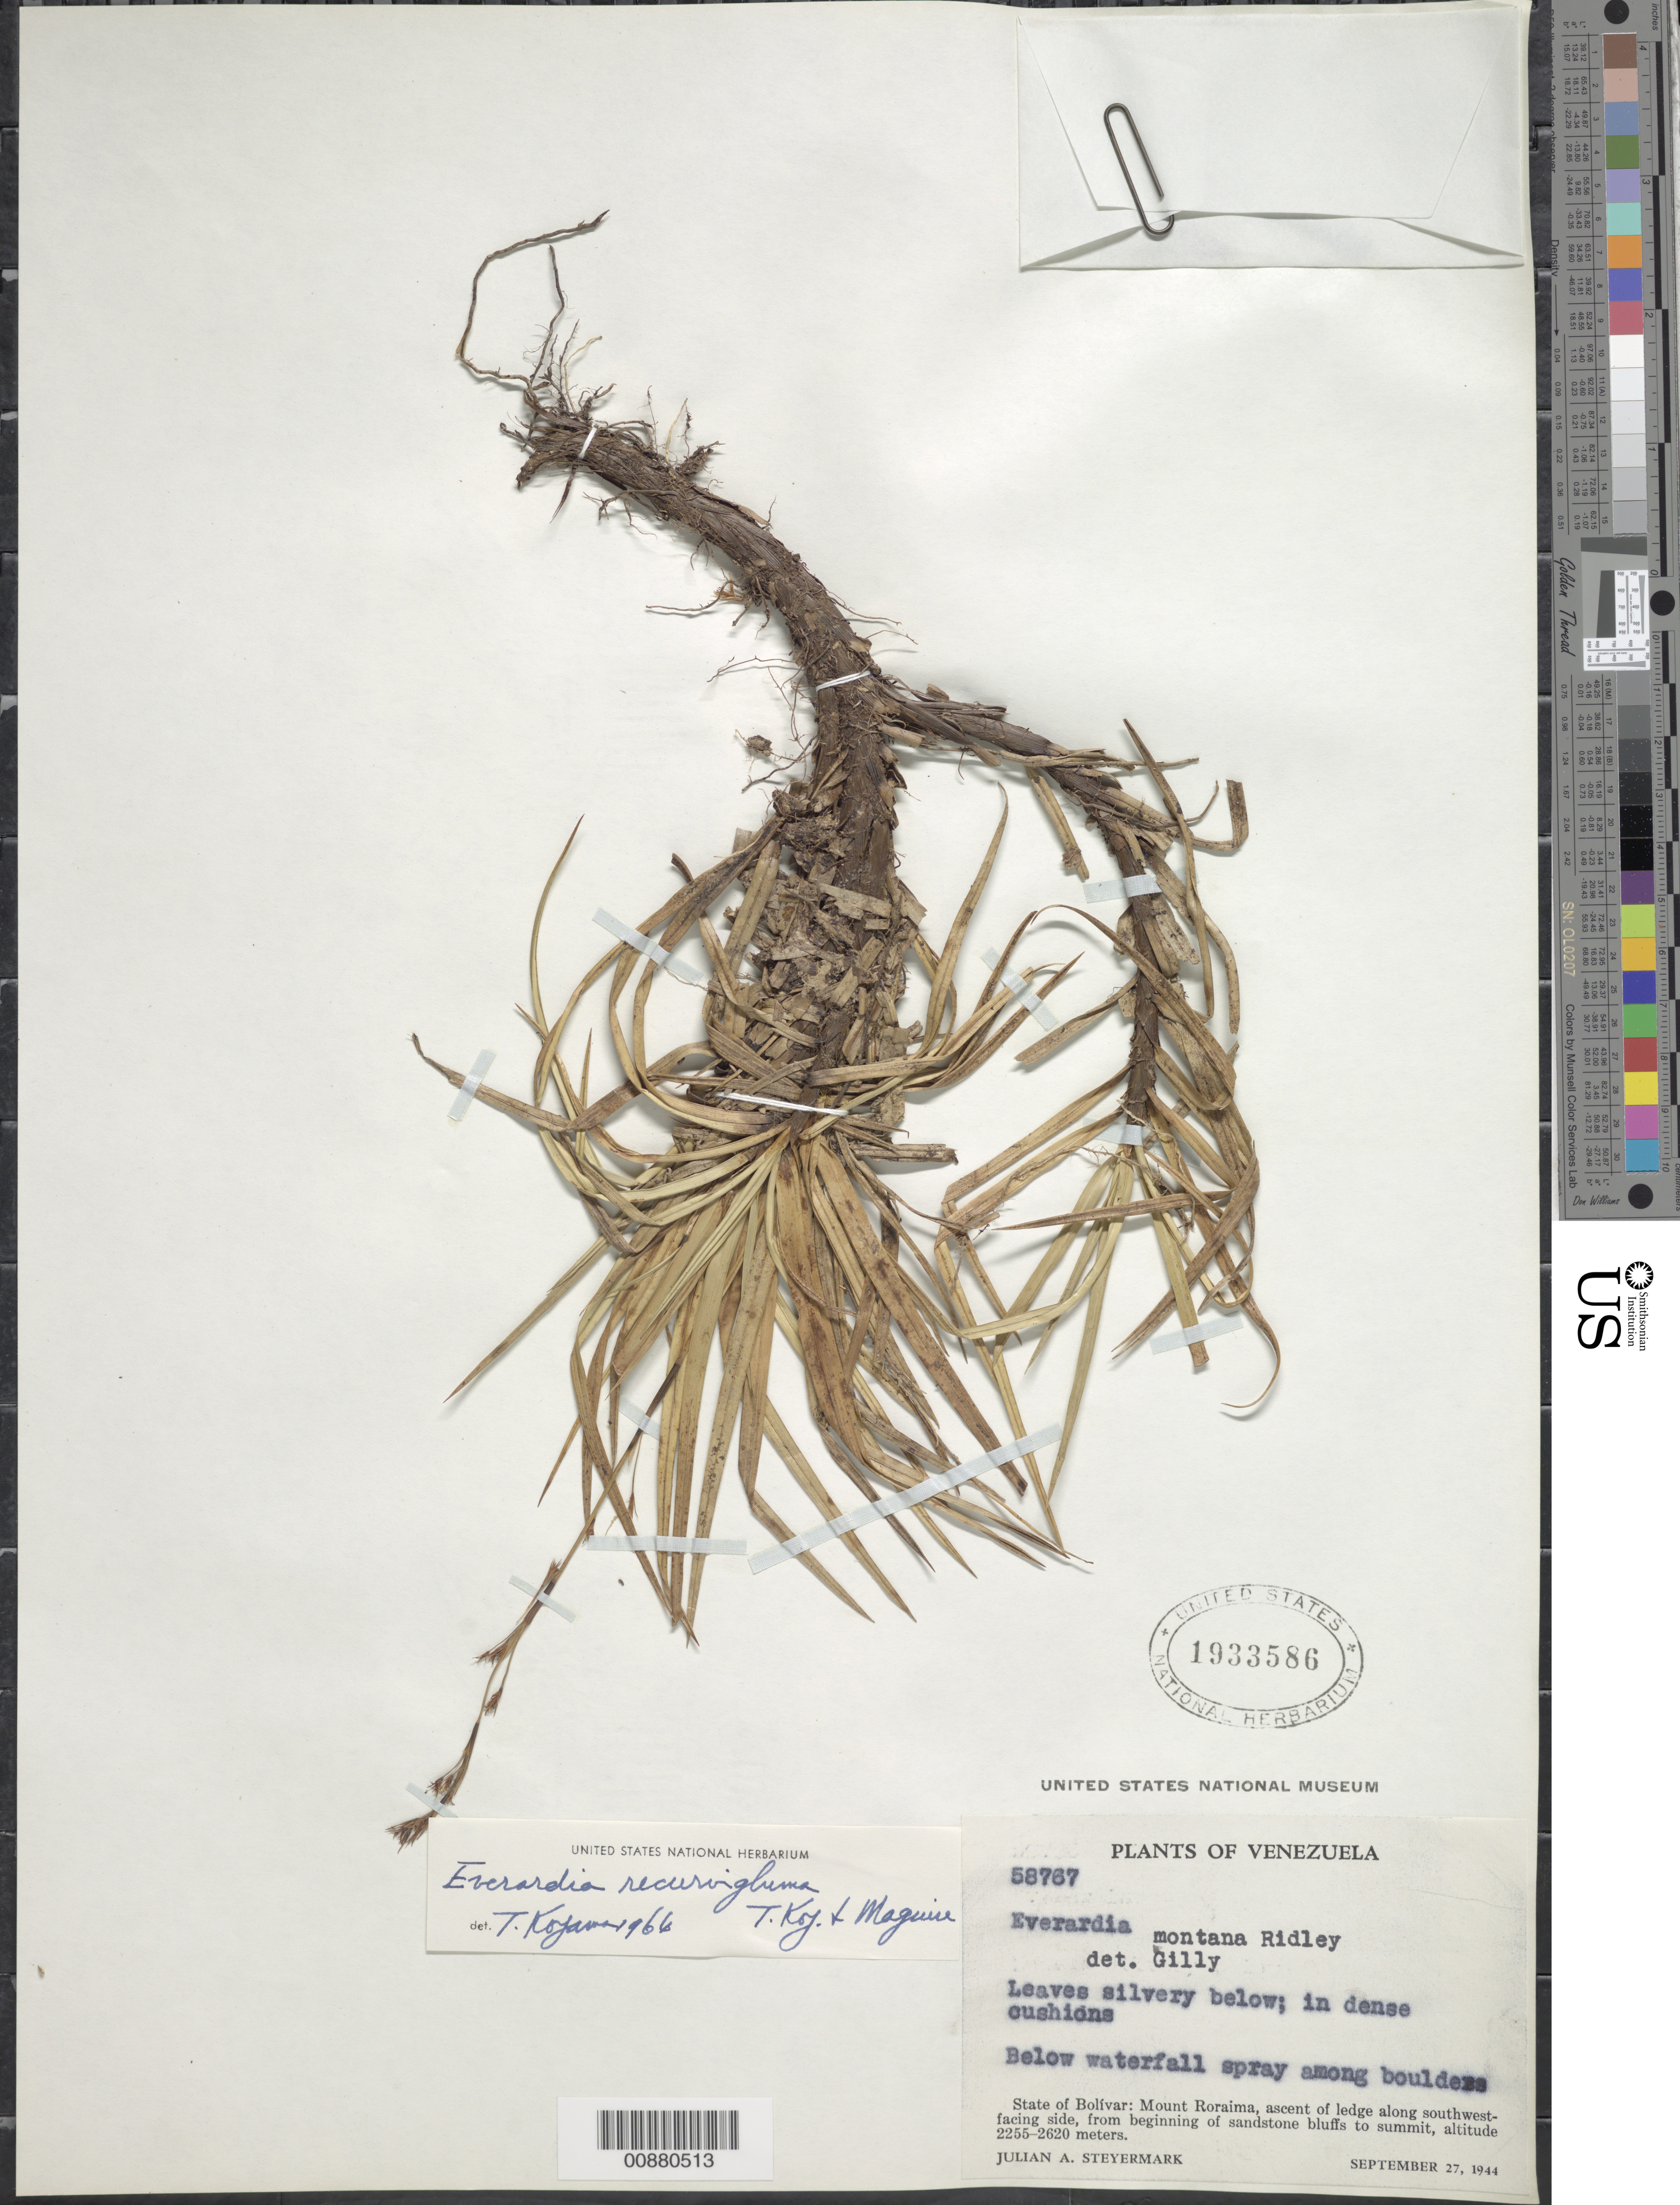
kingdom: Plantae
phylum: Tracheophyta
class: Liliopsida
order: Poales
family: Cyperaceae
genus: Cephalocarpus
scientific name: Cephalocarpus recurviglumis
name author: (T. Koyama & Maguire) S.M. Costa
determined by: Strong, Mark T., (BOT), Smithsonian Institution - National Museum of Natural History (UNITED STATES)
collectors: J. Steyermark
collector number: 58767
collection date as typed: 27-Sep-44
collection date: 1944-09-27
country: Venezuela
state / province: Bolívar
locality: Mt. Roraima, SW-facing side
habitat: Ledge along SW facing side; from sandstone bluffs to summit; below waterfall spray among boulders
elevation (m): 2255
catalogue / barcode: US 1933586